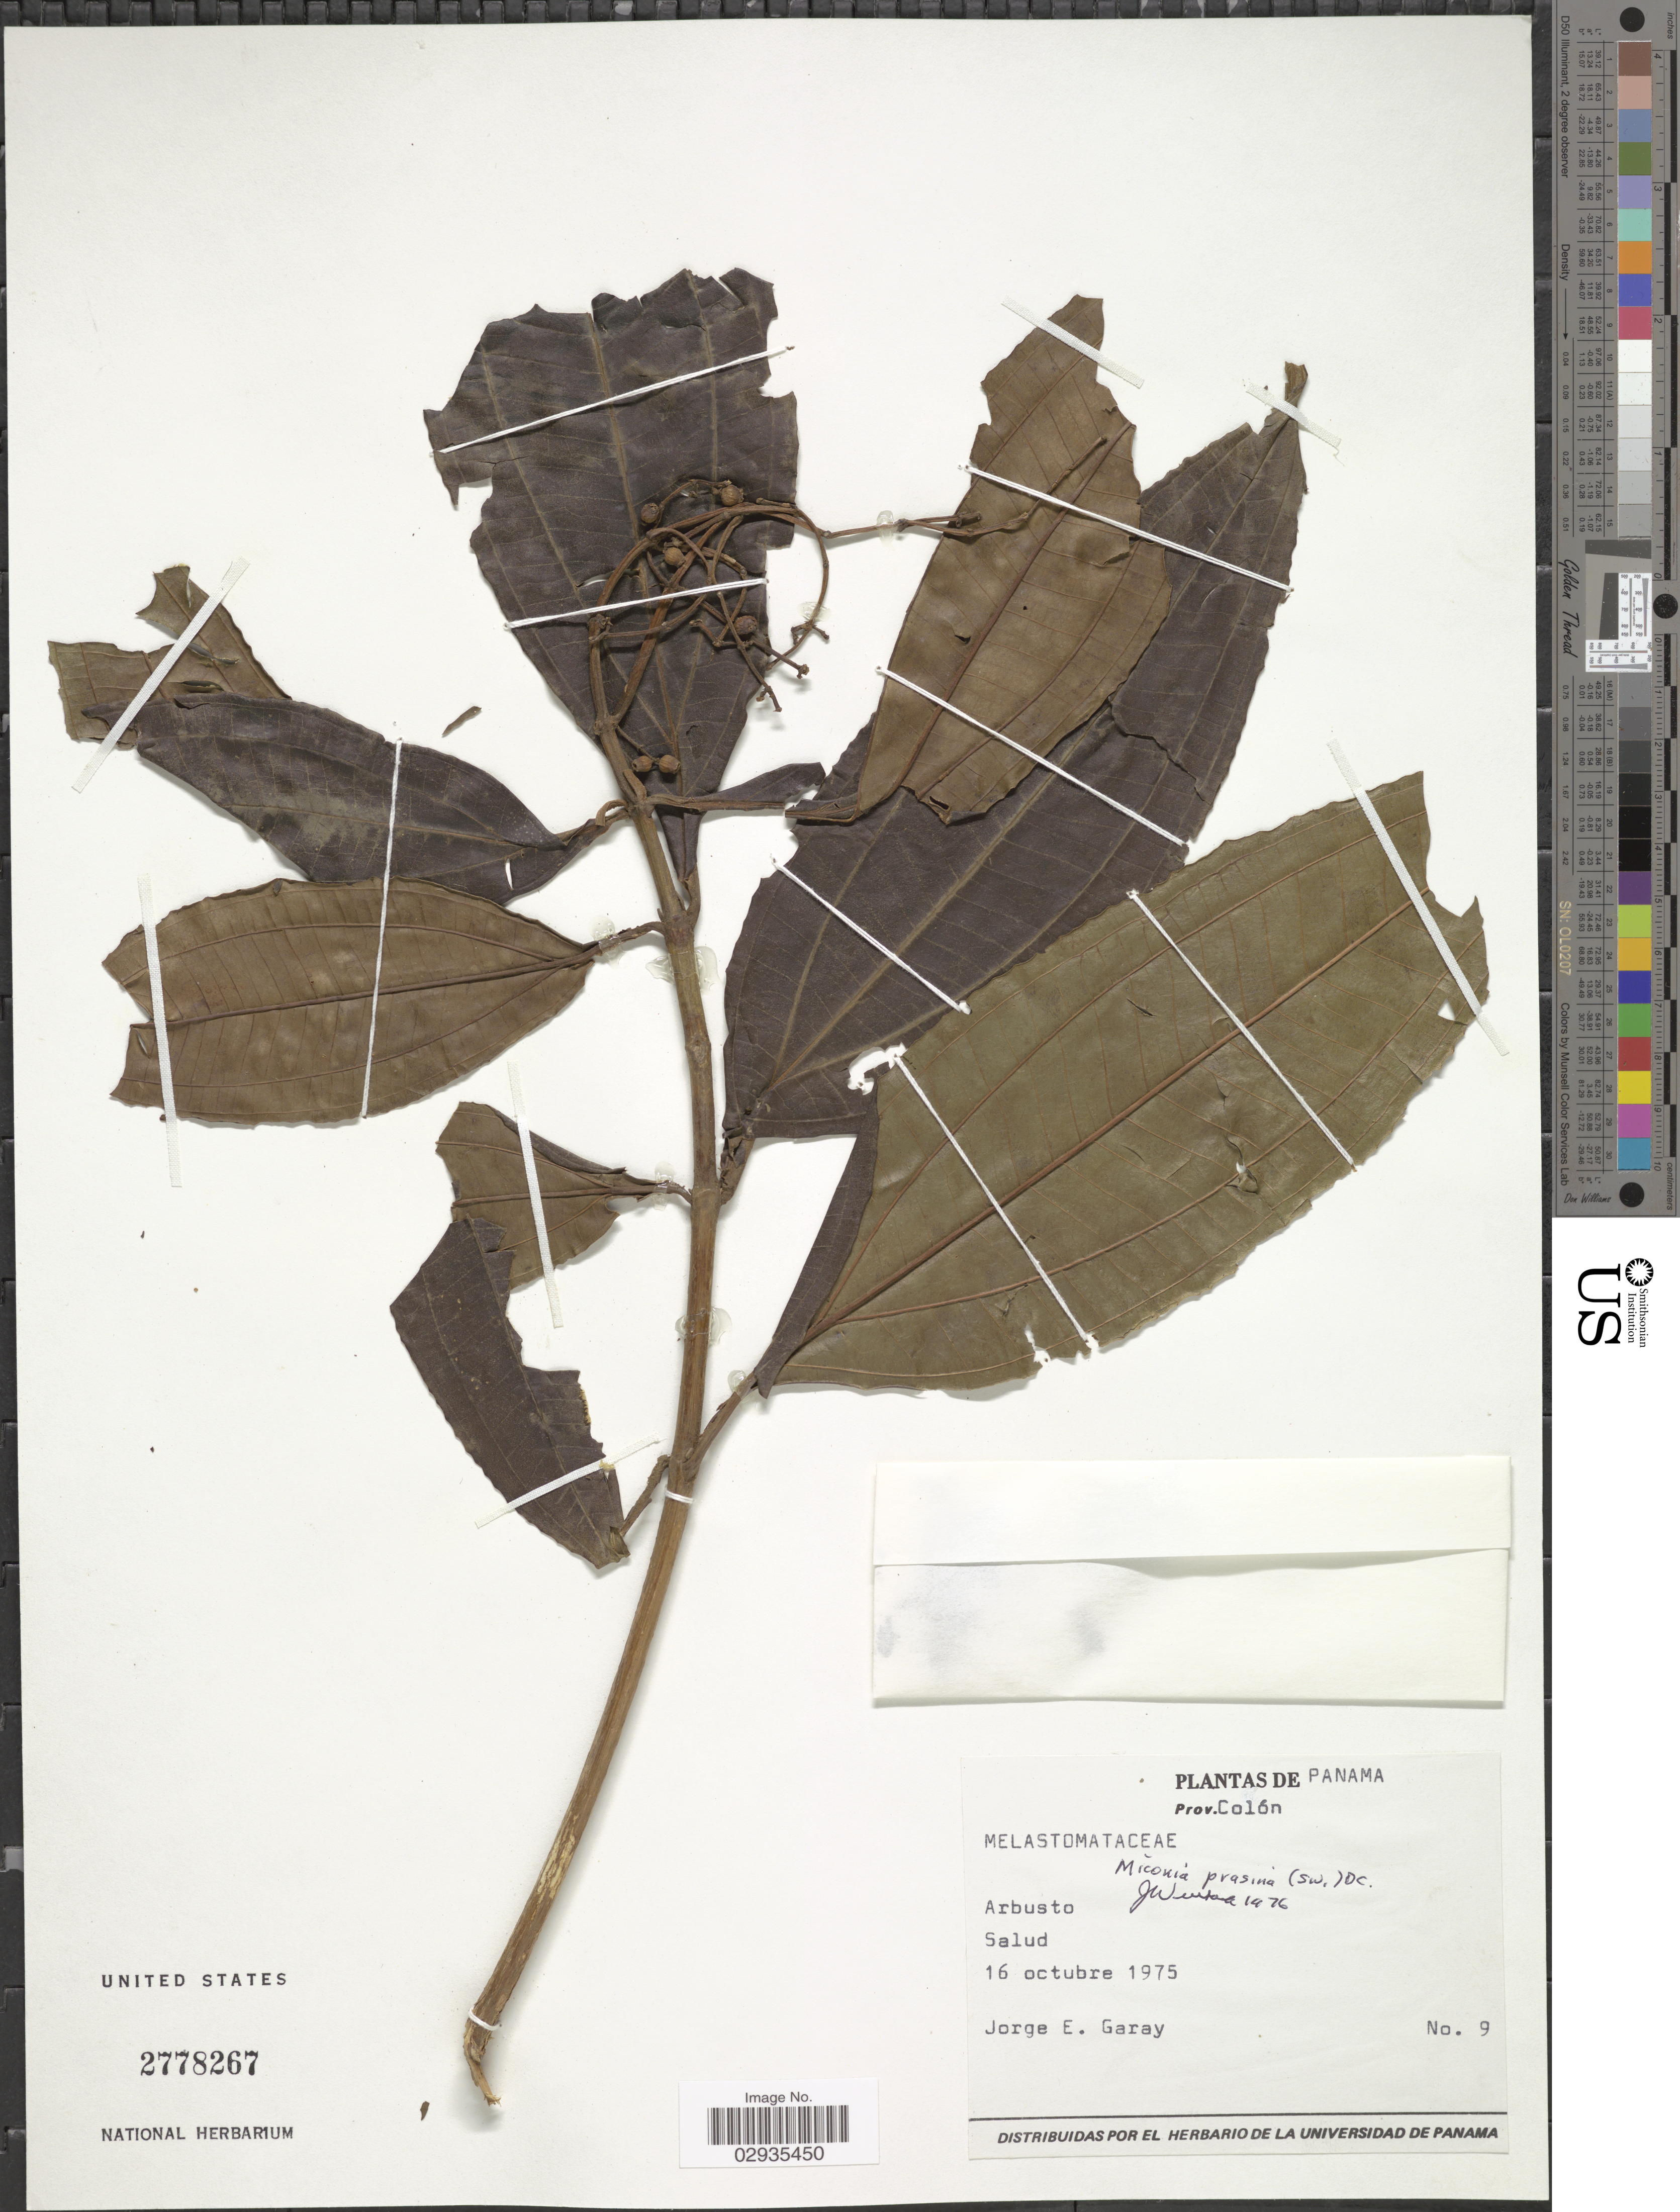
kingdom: Plantae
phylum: Tracheophyta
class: Magnoliopsida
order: Myrtales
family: Melastomataceae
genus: Miconia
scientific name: Miconia prasina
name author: (Sw.) DC.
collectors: J. Garay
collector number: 9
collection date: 1975-10-16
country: Panama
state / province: Colón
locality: Salud.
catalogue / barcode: US 2778267